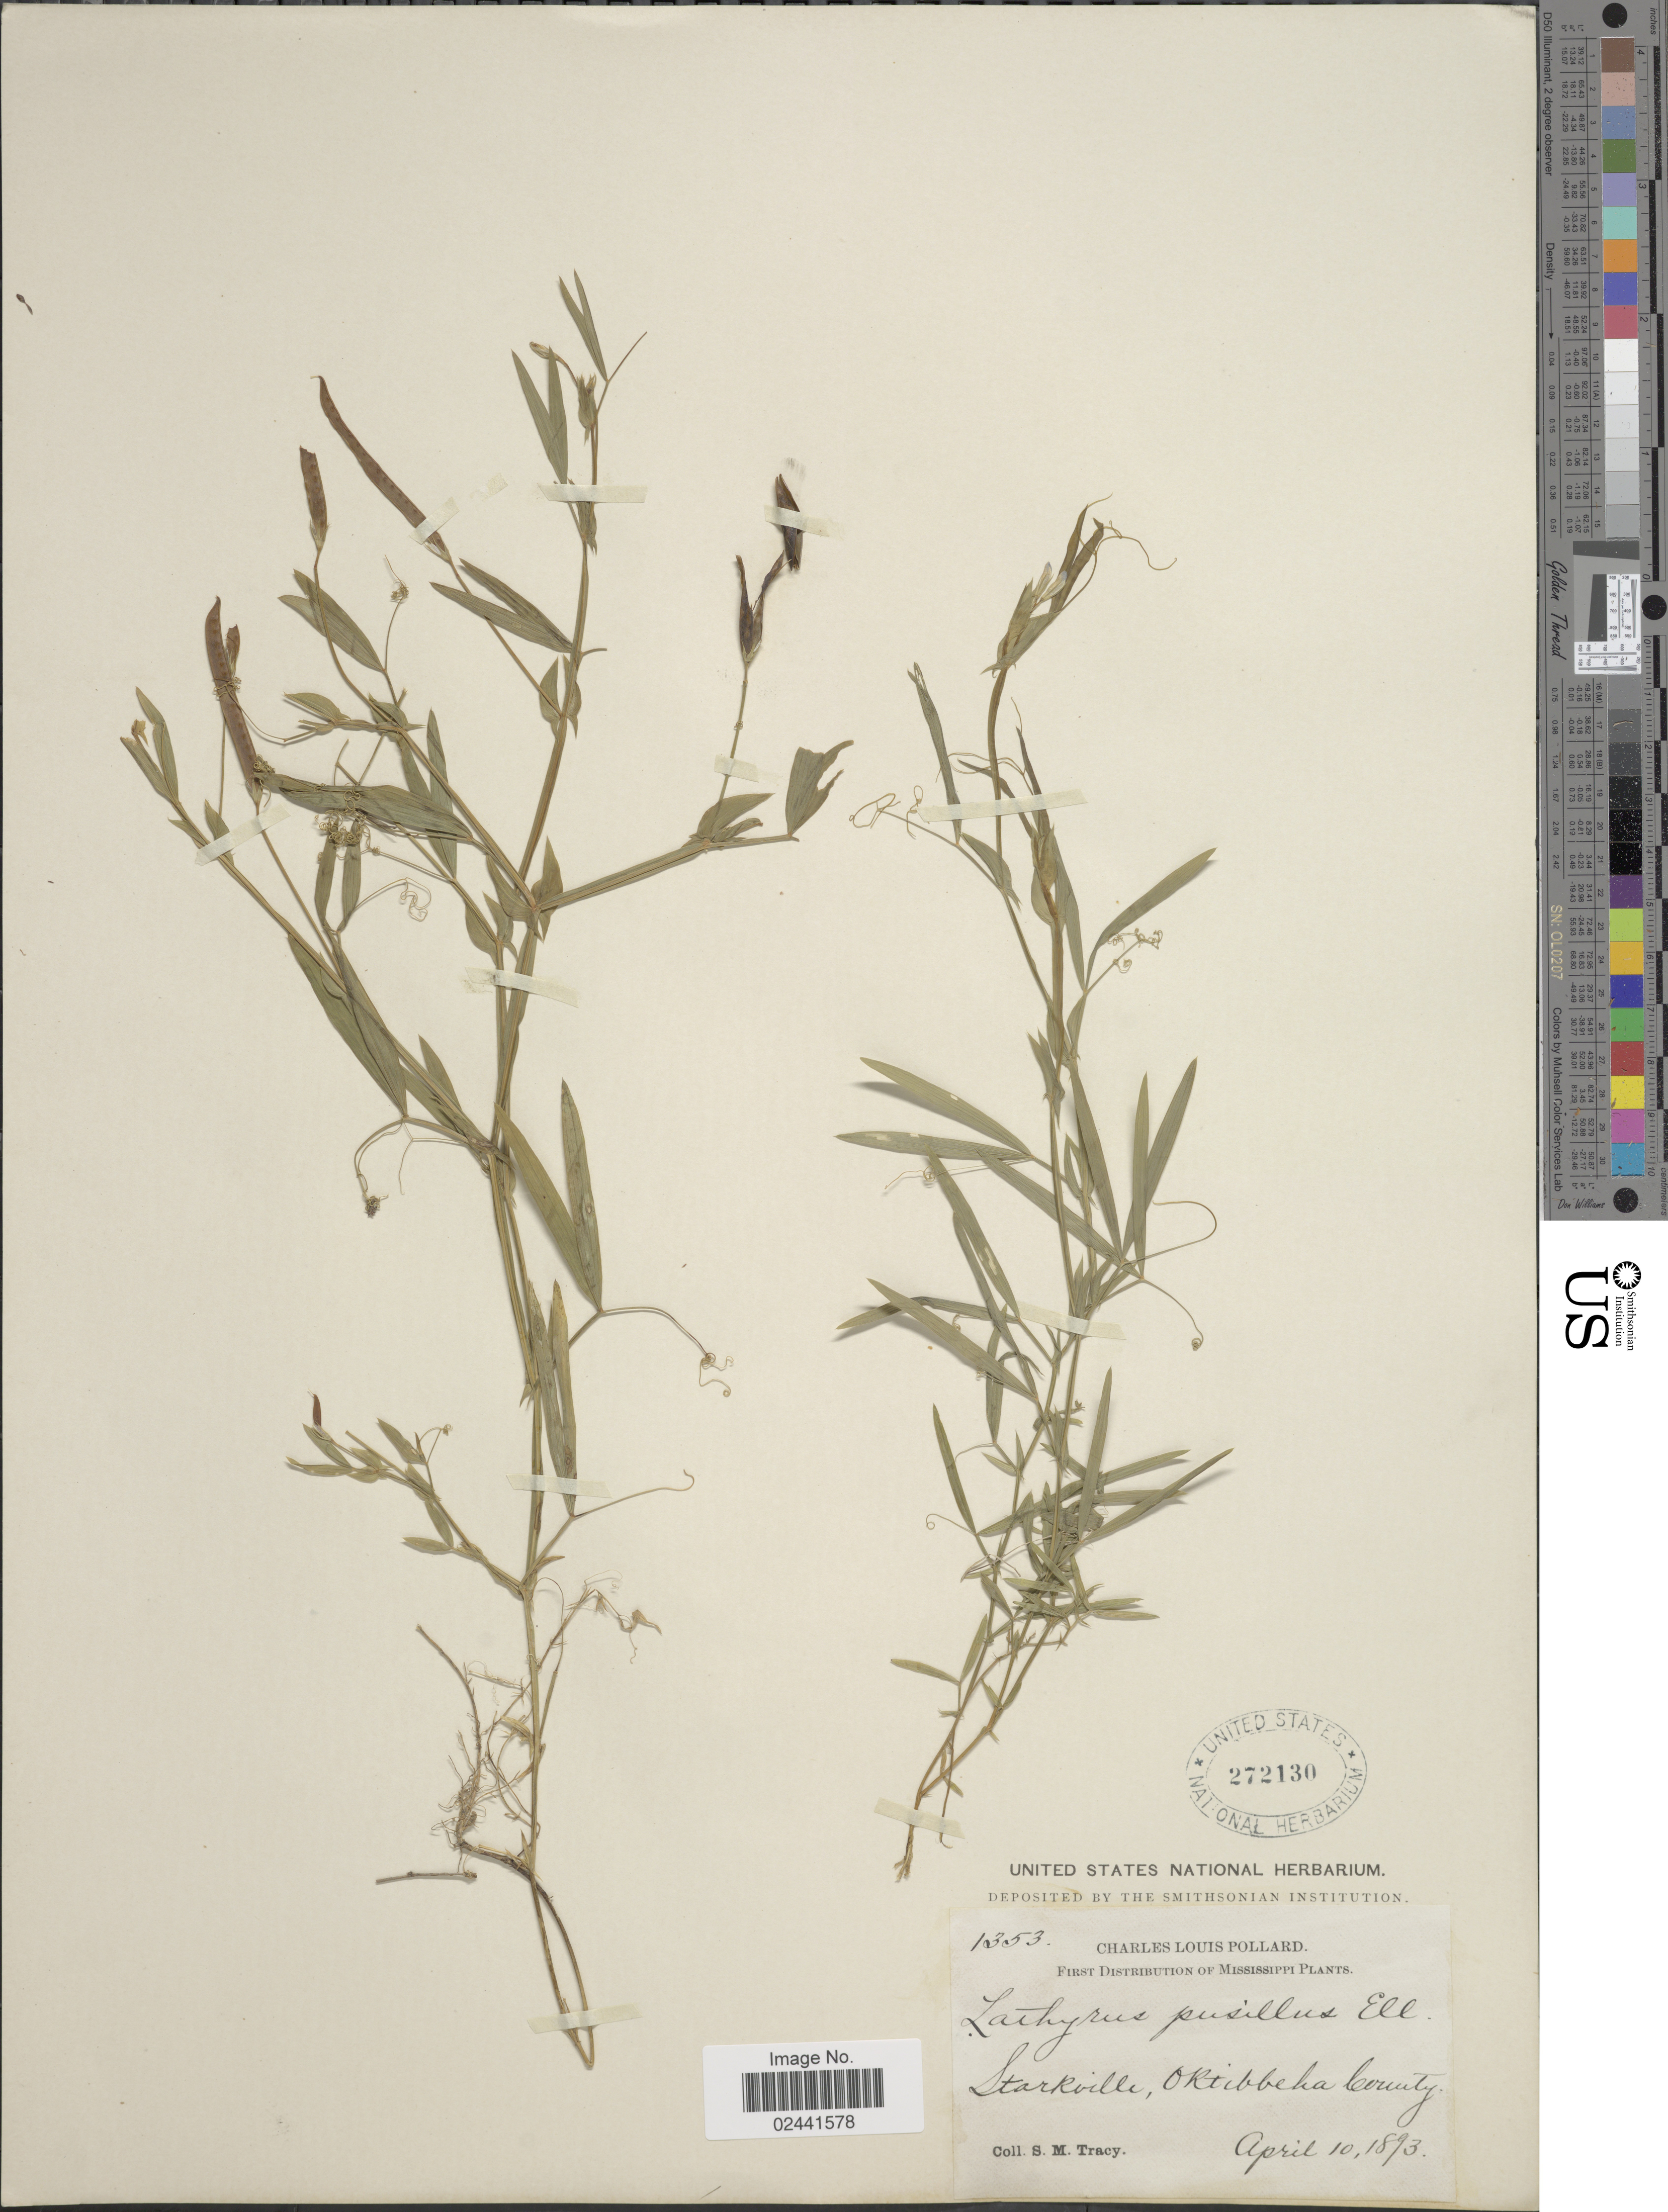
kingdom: Plantae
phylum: Tracheophyta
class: Magnoliopsida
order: Fabales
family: Fabaceae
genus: Lathyrus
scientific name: Lathyrus pusillus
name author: Elliott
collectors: S. M. Tracy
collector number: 1353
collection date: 1893-04-10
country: United States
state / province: Mississippi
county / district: Oktibbeha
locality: Starkville, Oktibbeha County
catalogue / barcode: US 272130